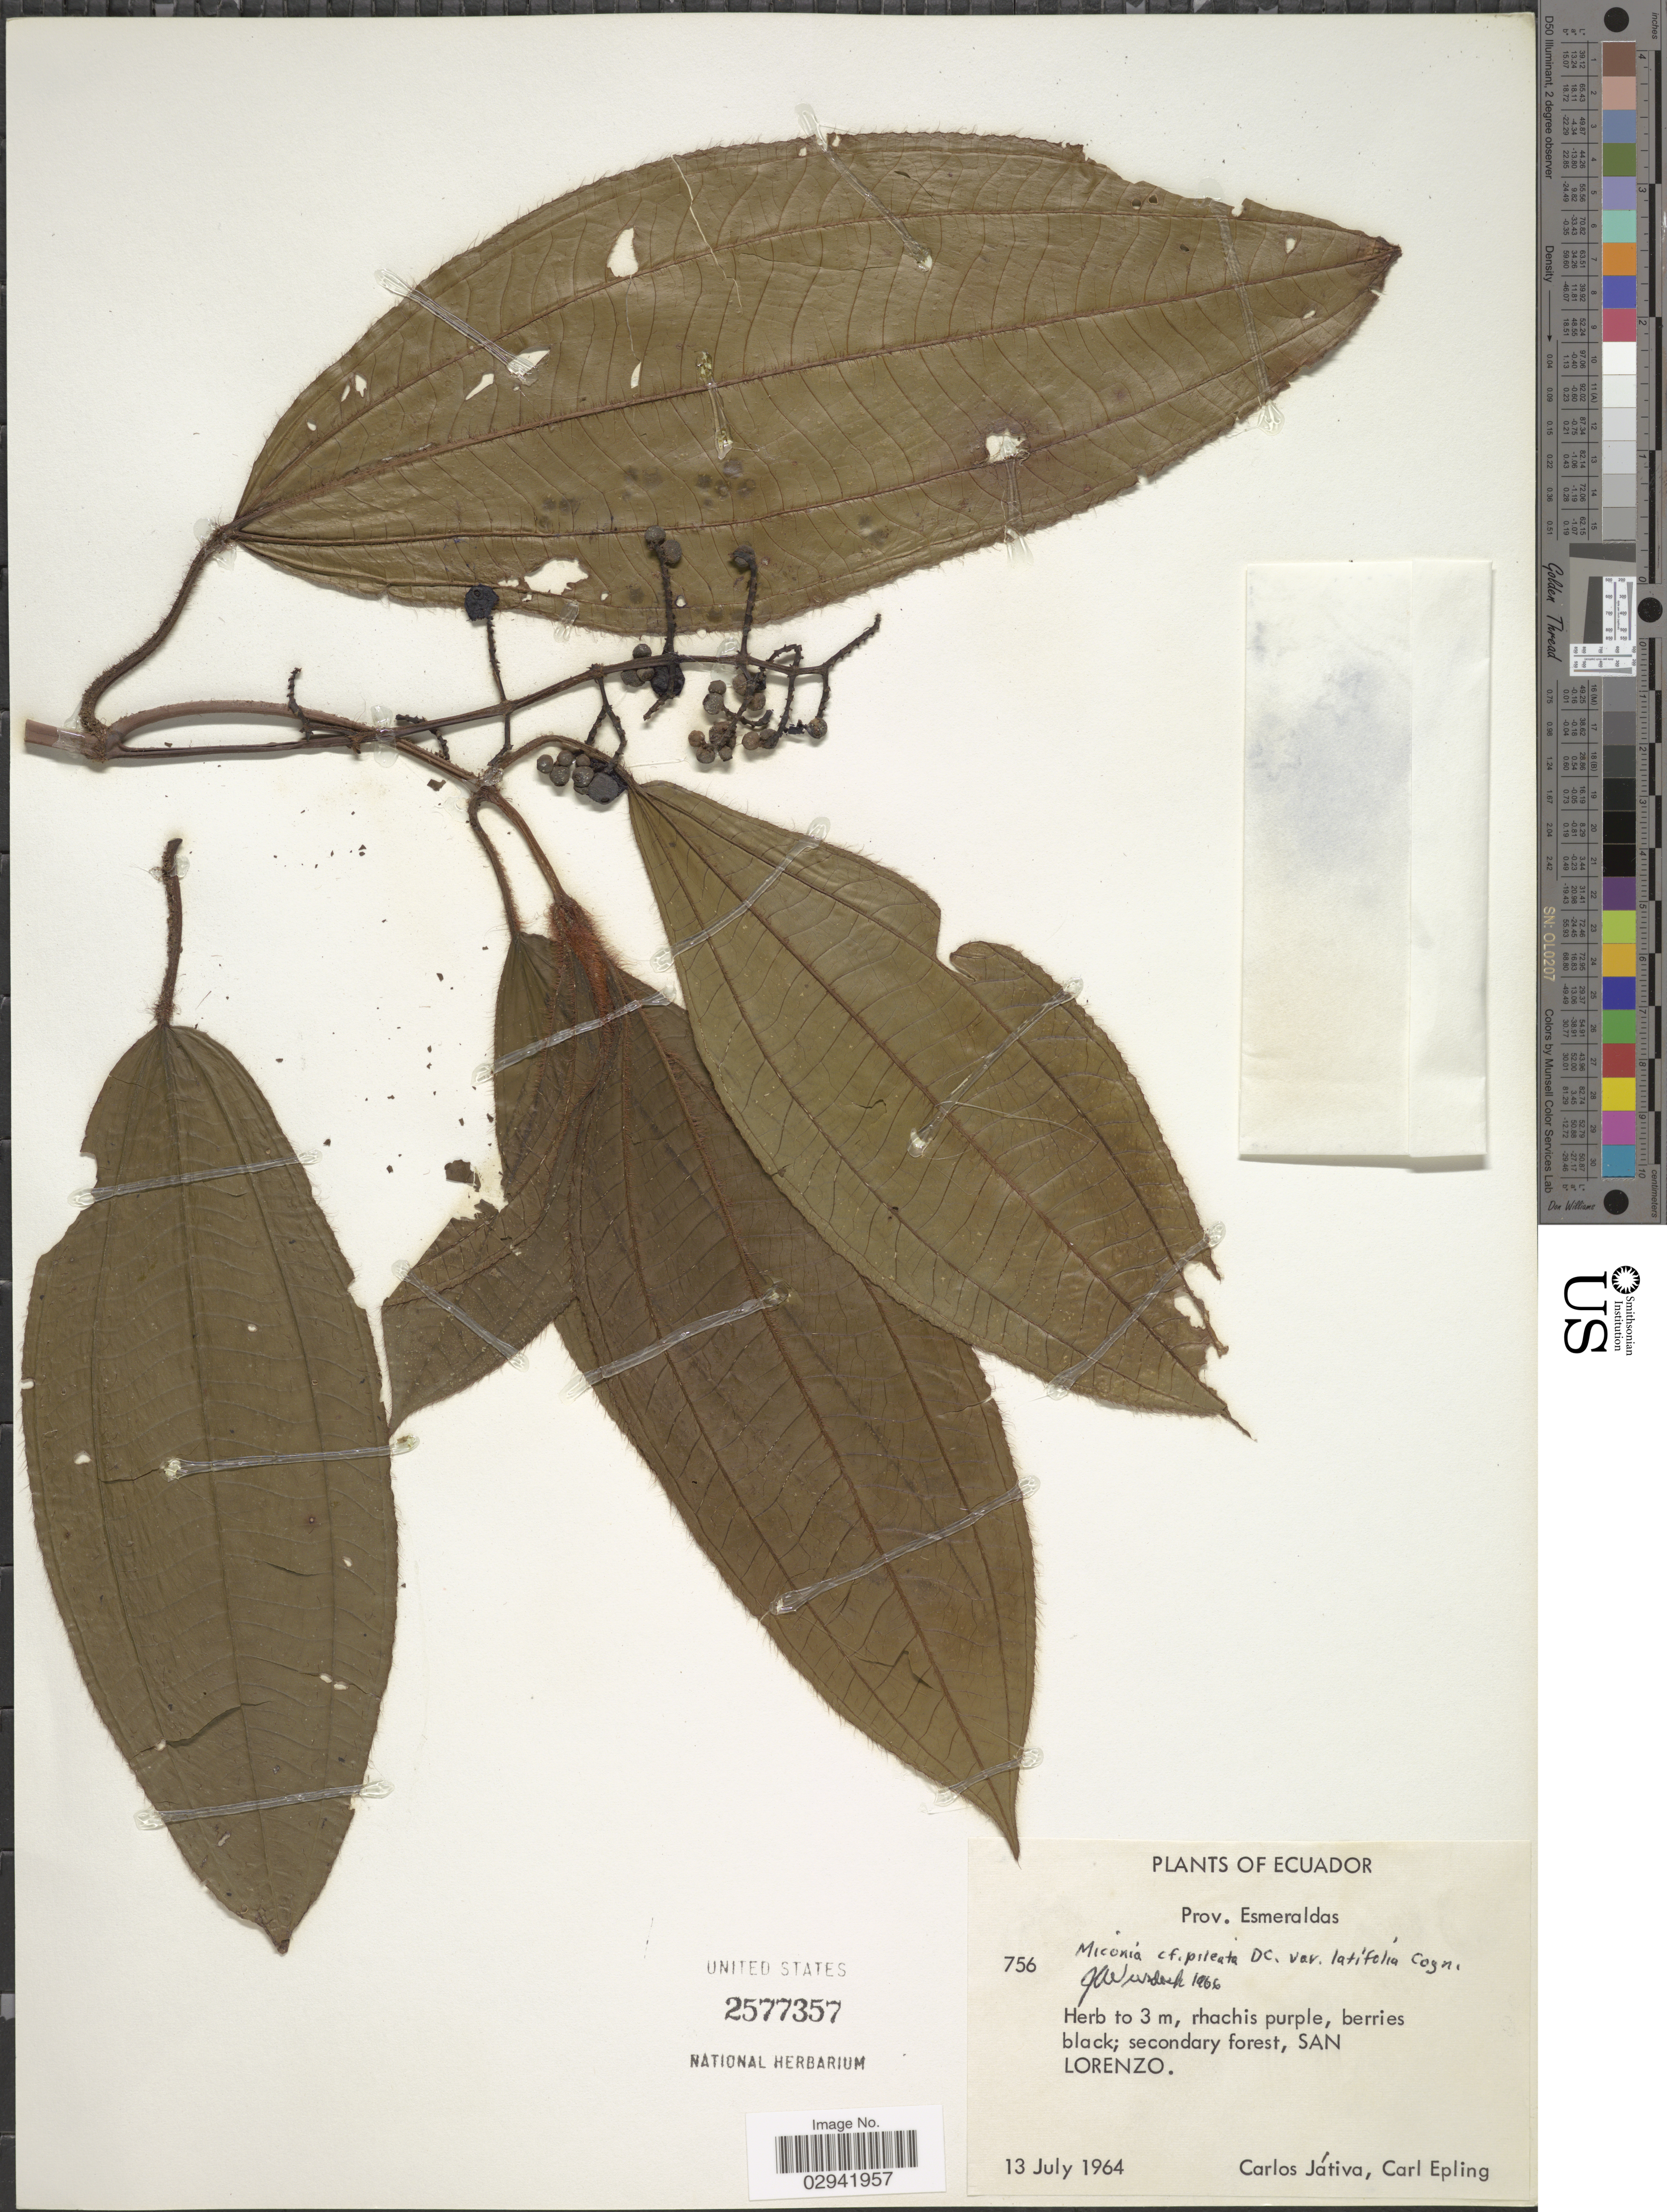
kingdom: Plantae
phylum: Tracheophyta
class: Magnoliopsida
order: Myrtales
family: Melastomataceae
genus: Miconia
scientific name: Miconia pileata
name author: DC.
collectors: C. D. Játiva & C. C. Epling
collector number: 756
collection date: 1964-07-13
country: Ecuador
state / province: Esmeraldas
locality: San Lorenzo.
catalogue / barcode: US 2577357